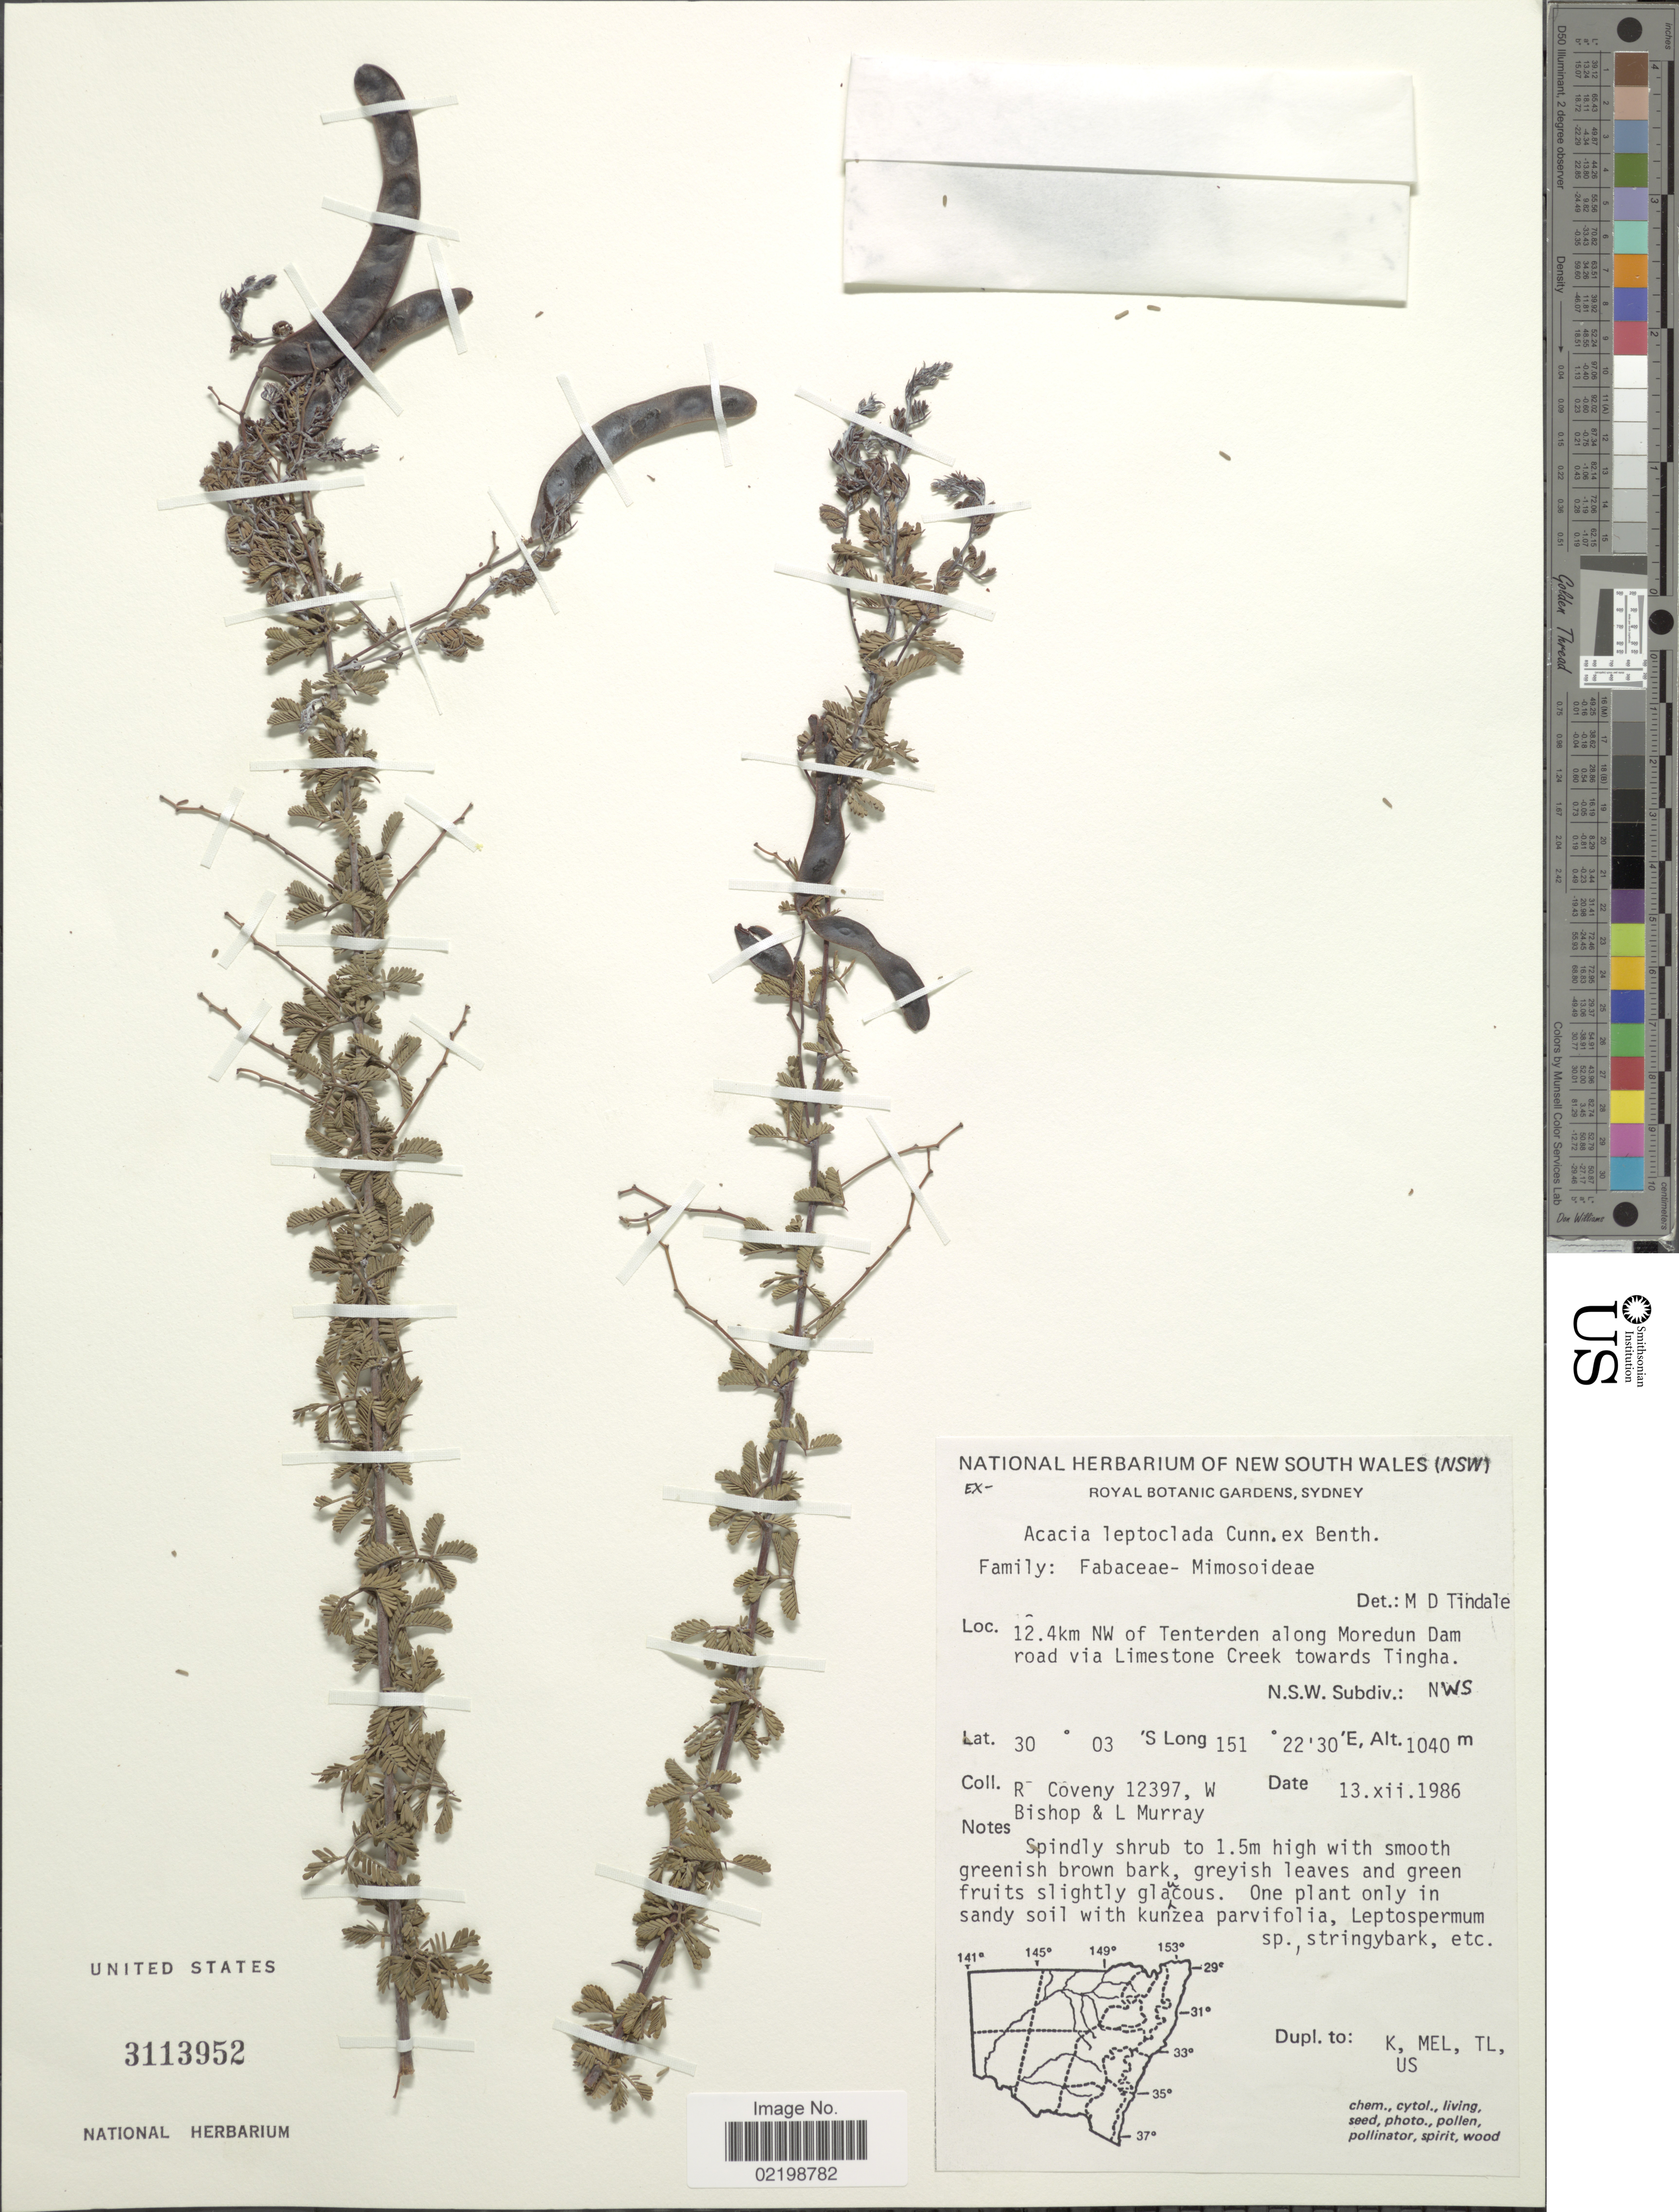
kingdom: Plantae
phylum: Tracheophyta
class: Magnoliopsida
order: Fabales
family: Fabaceae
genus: Acacia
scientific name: Acacia leptoclada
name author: Benth.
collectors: R. Coveny, W. Bishop & L. T. Murray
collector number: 12397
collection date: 1986-07-13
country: Australia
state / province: New South Wales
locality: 12.4 km NW of Tenterden along Moredun Dam road via Limestone Creek towards Tingha. N.S.W. subdiv.: N.W.S.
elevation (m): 1040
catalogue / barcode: US 3113952